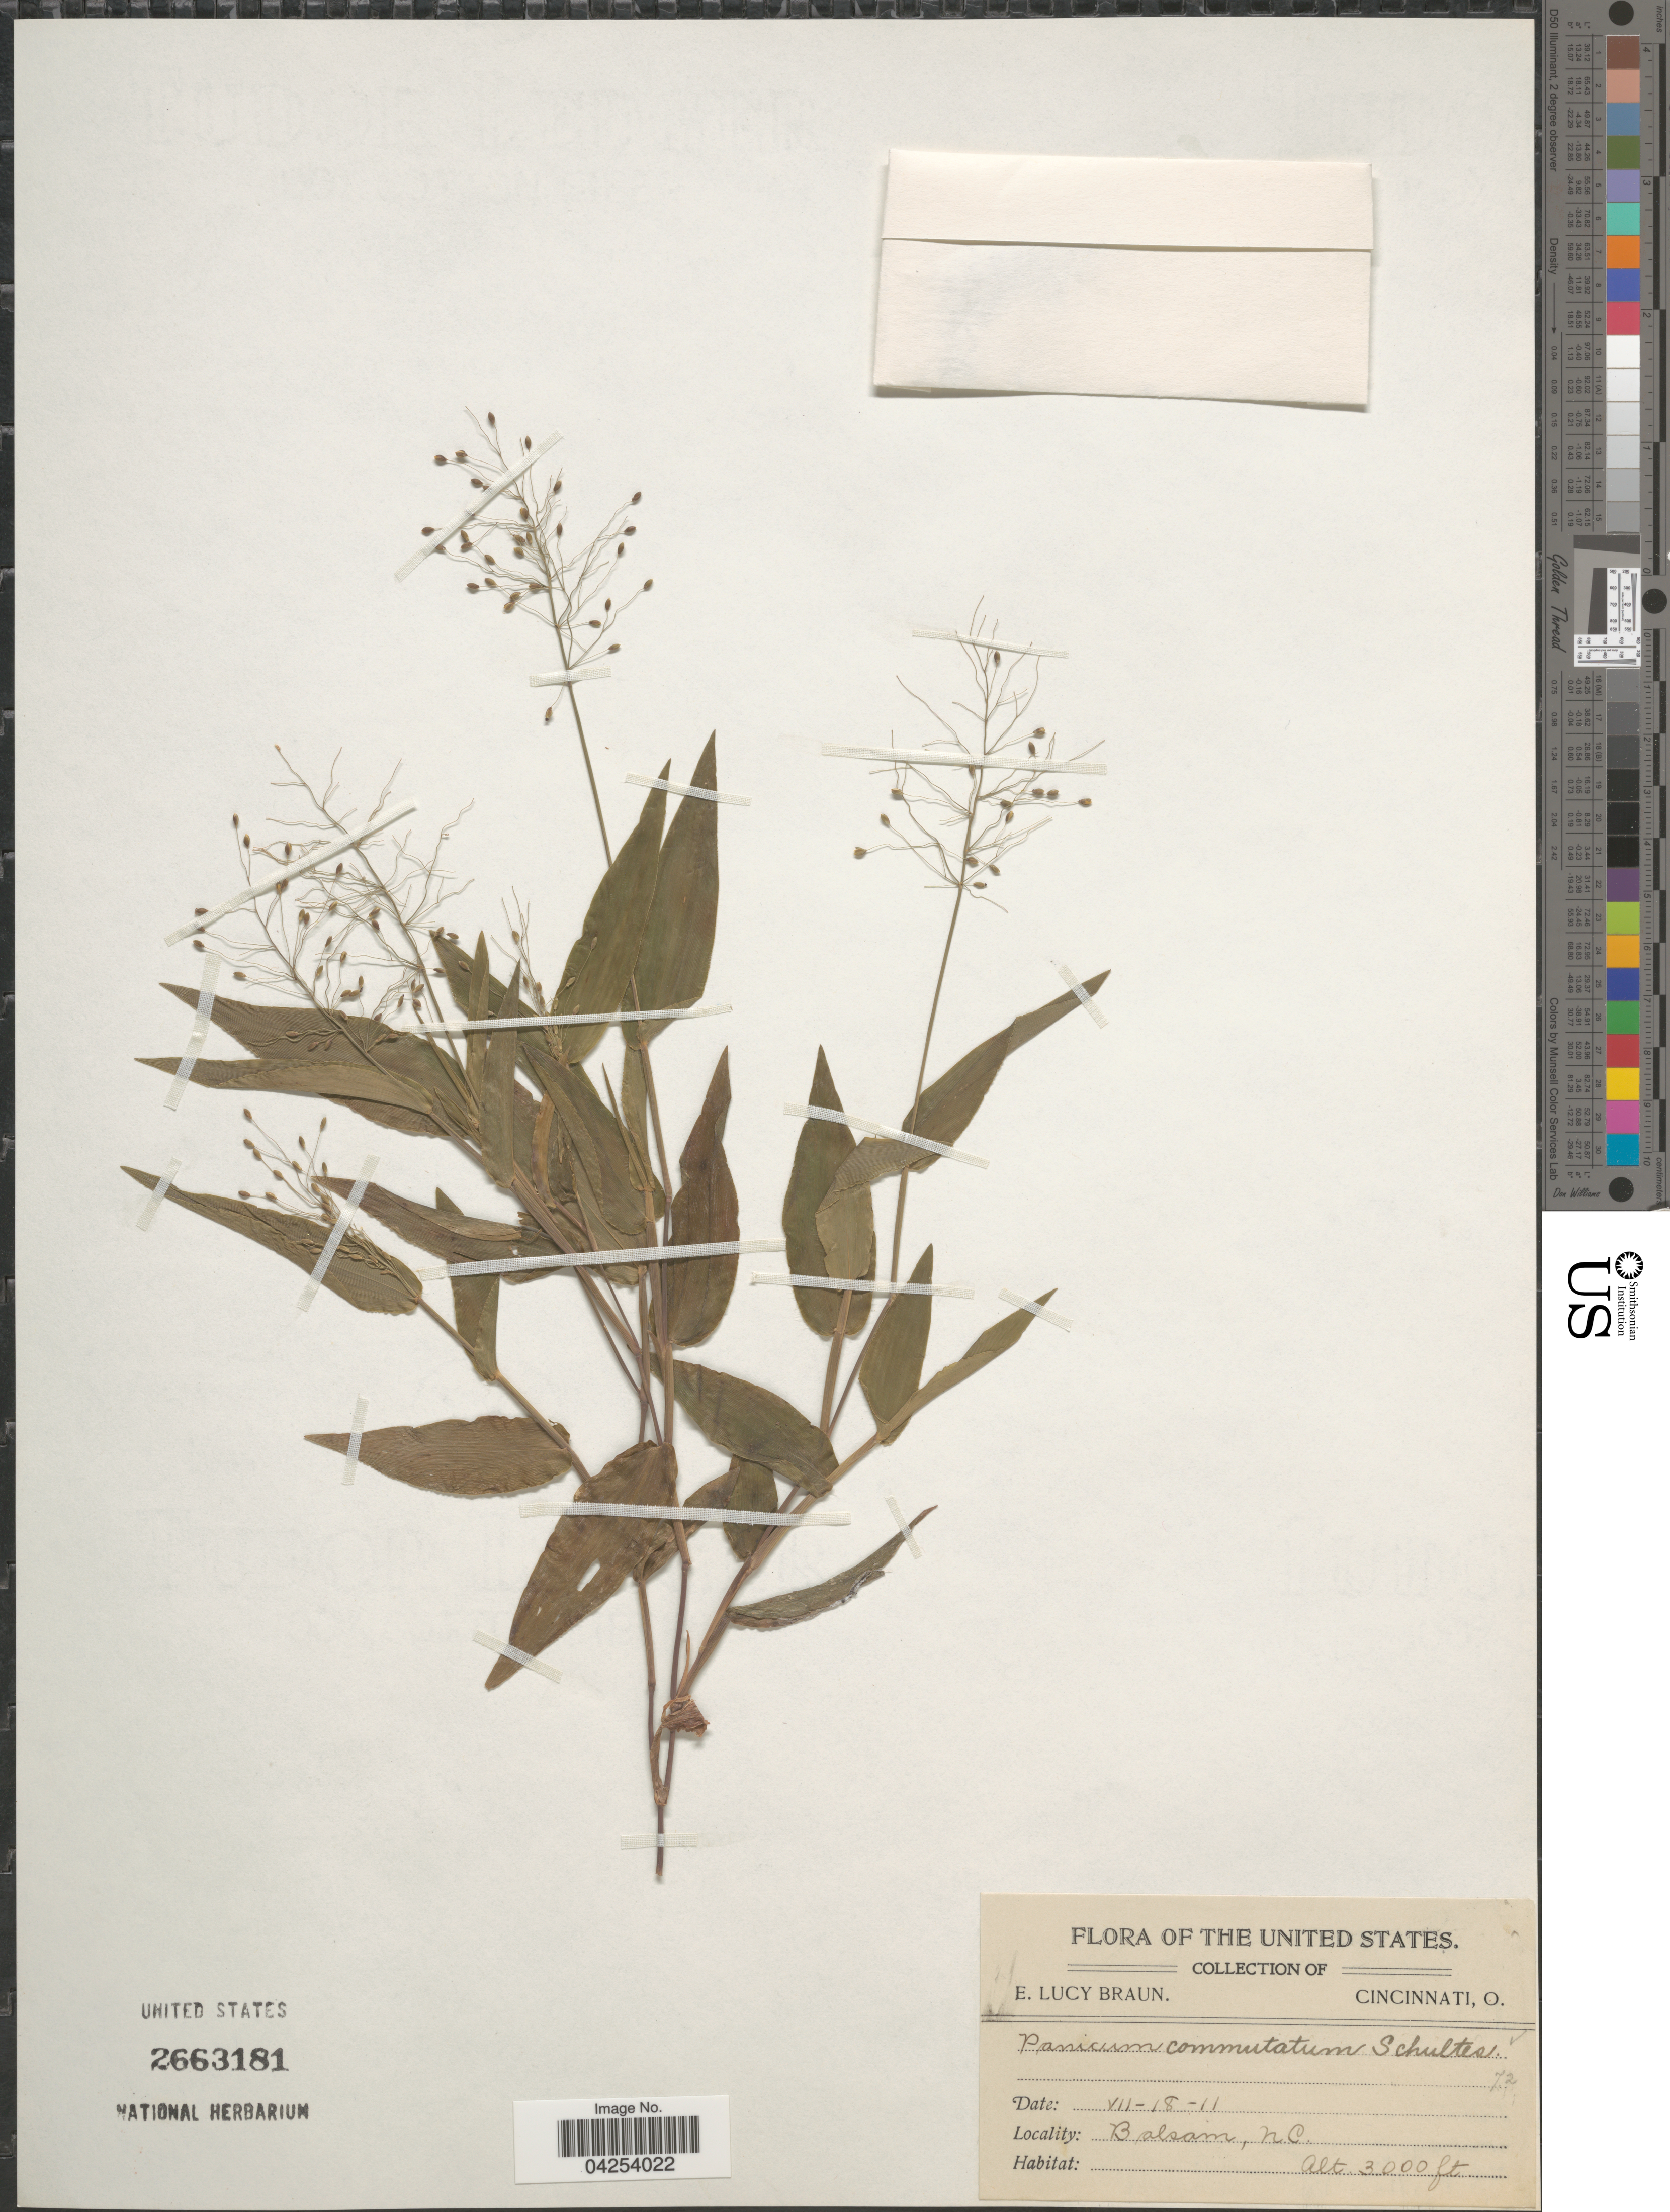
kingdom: Plantae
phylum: Tracheophyta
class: Liliopsida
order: Poales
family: Poaceae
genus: Dichanthelium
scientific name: Dichanthelium commutatum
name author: (Schult.) Gould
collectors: E. L. Braun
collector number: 72?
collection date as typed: Transcribed d/m/y: 18/7/11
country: United States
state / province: North Carolina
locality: Balsam.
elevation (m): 914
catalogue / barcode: US 2663181